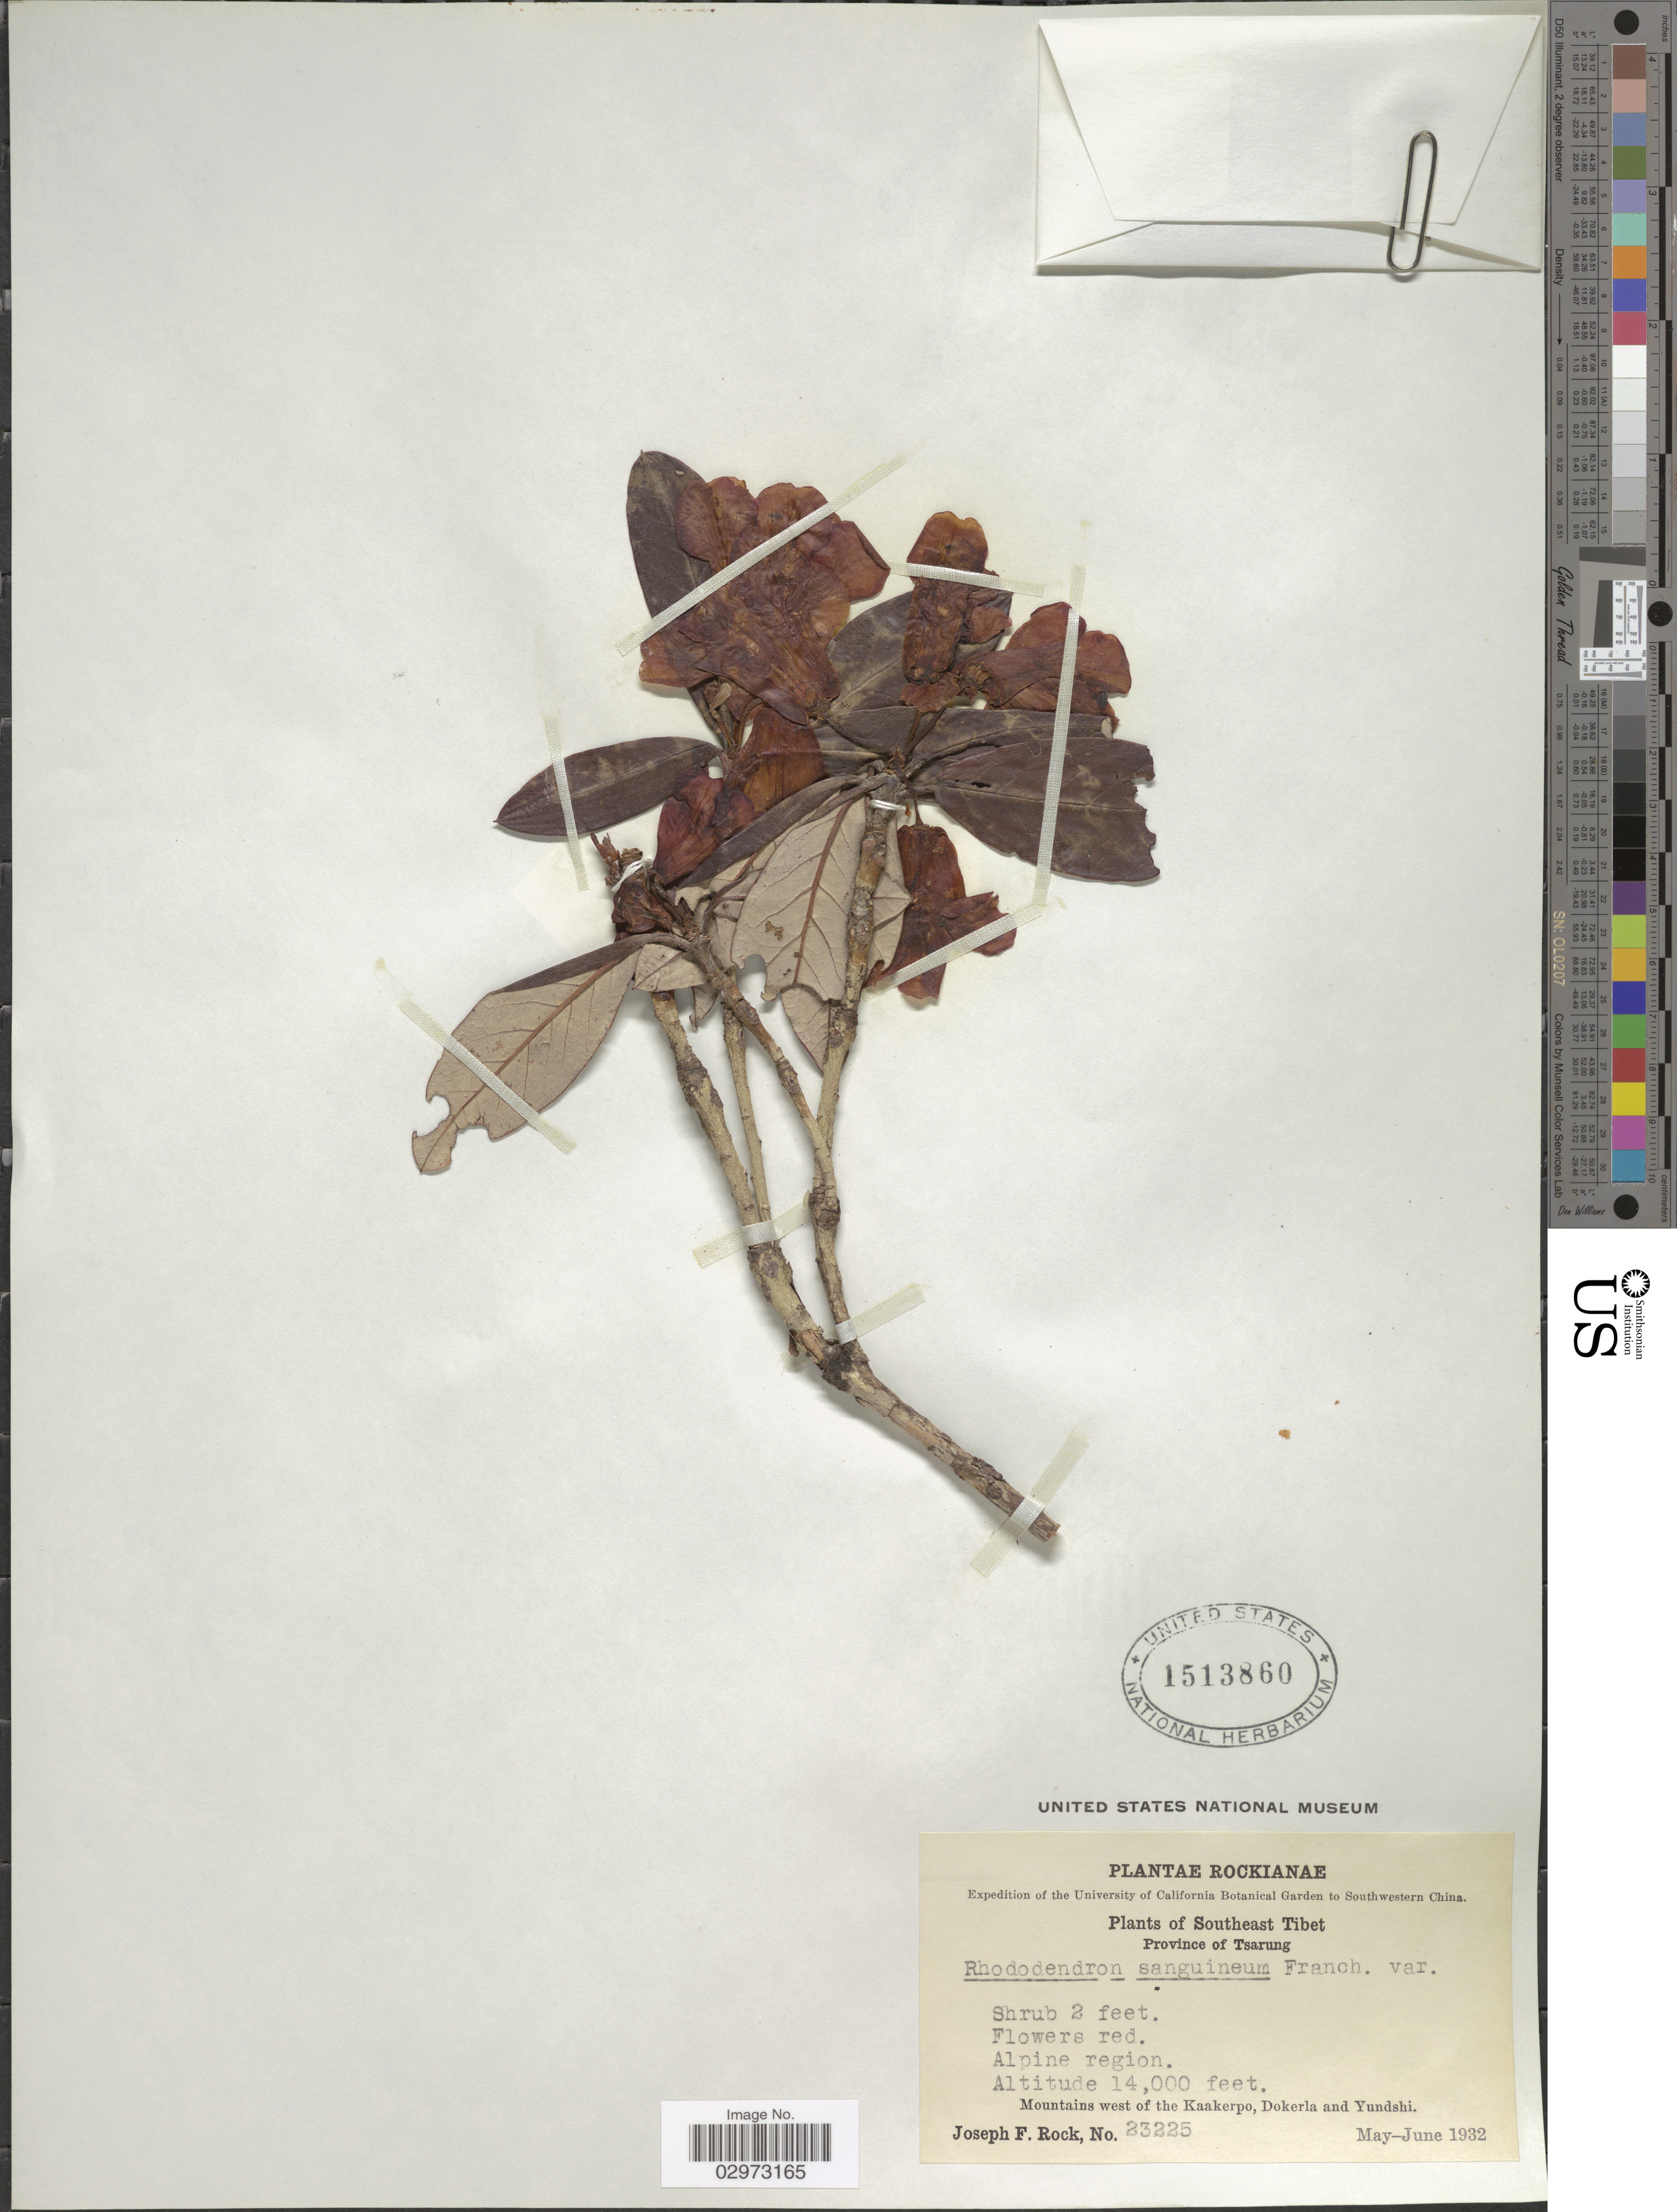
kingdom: Plantae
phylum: Tracheophyta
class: Magnoliopsida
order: Ericales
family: Ericaceae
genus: Rhododendron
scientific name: Rhododendron sanguineum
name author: Franch.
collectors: J. F. Rock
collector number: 23225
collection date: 1932-05/1932-06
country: China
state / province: Xizang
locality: Southwestern China. Southeast Tibet. Province of Tsarung. Alpine region. Mountains west of the Kaakerpo, Dokerla and Yundshi.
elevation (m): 4267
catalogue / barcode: US 1513860